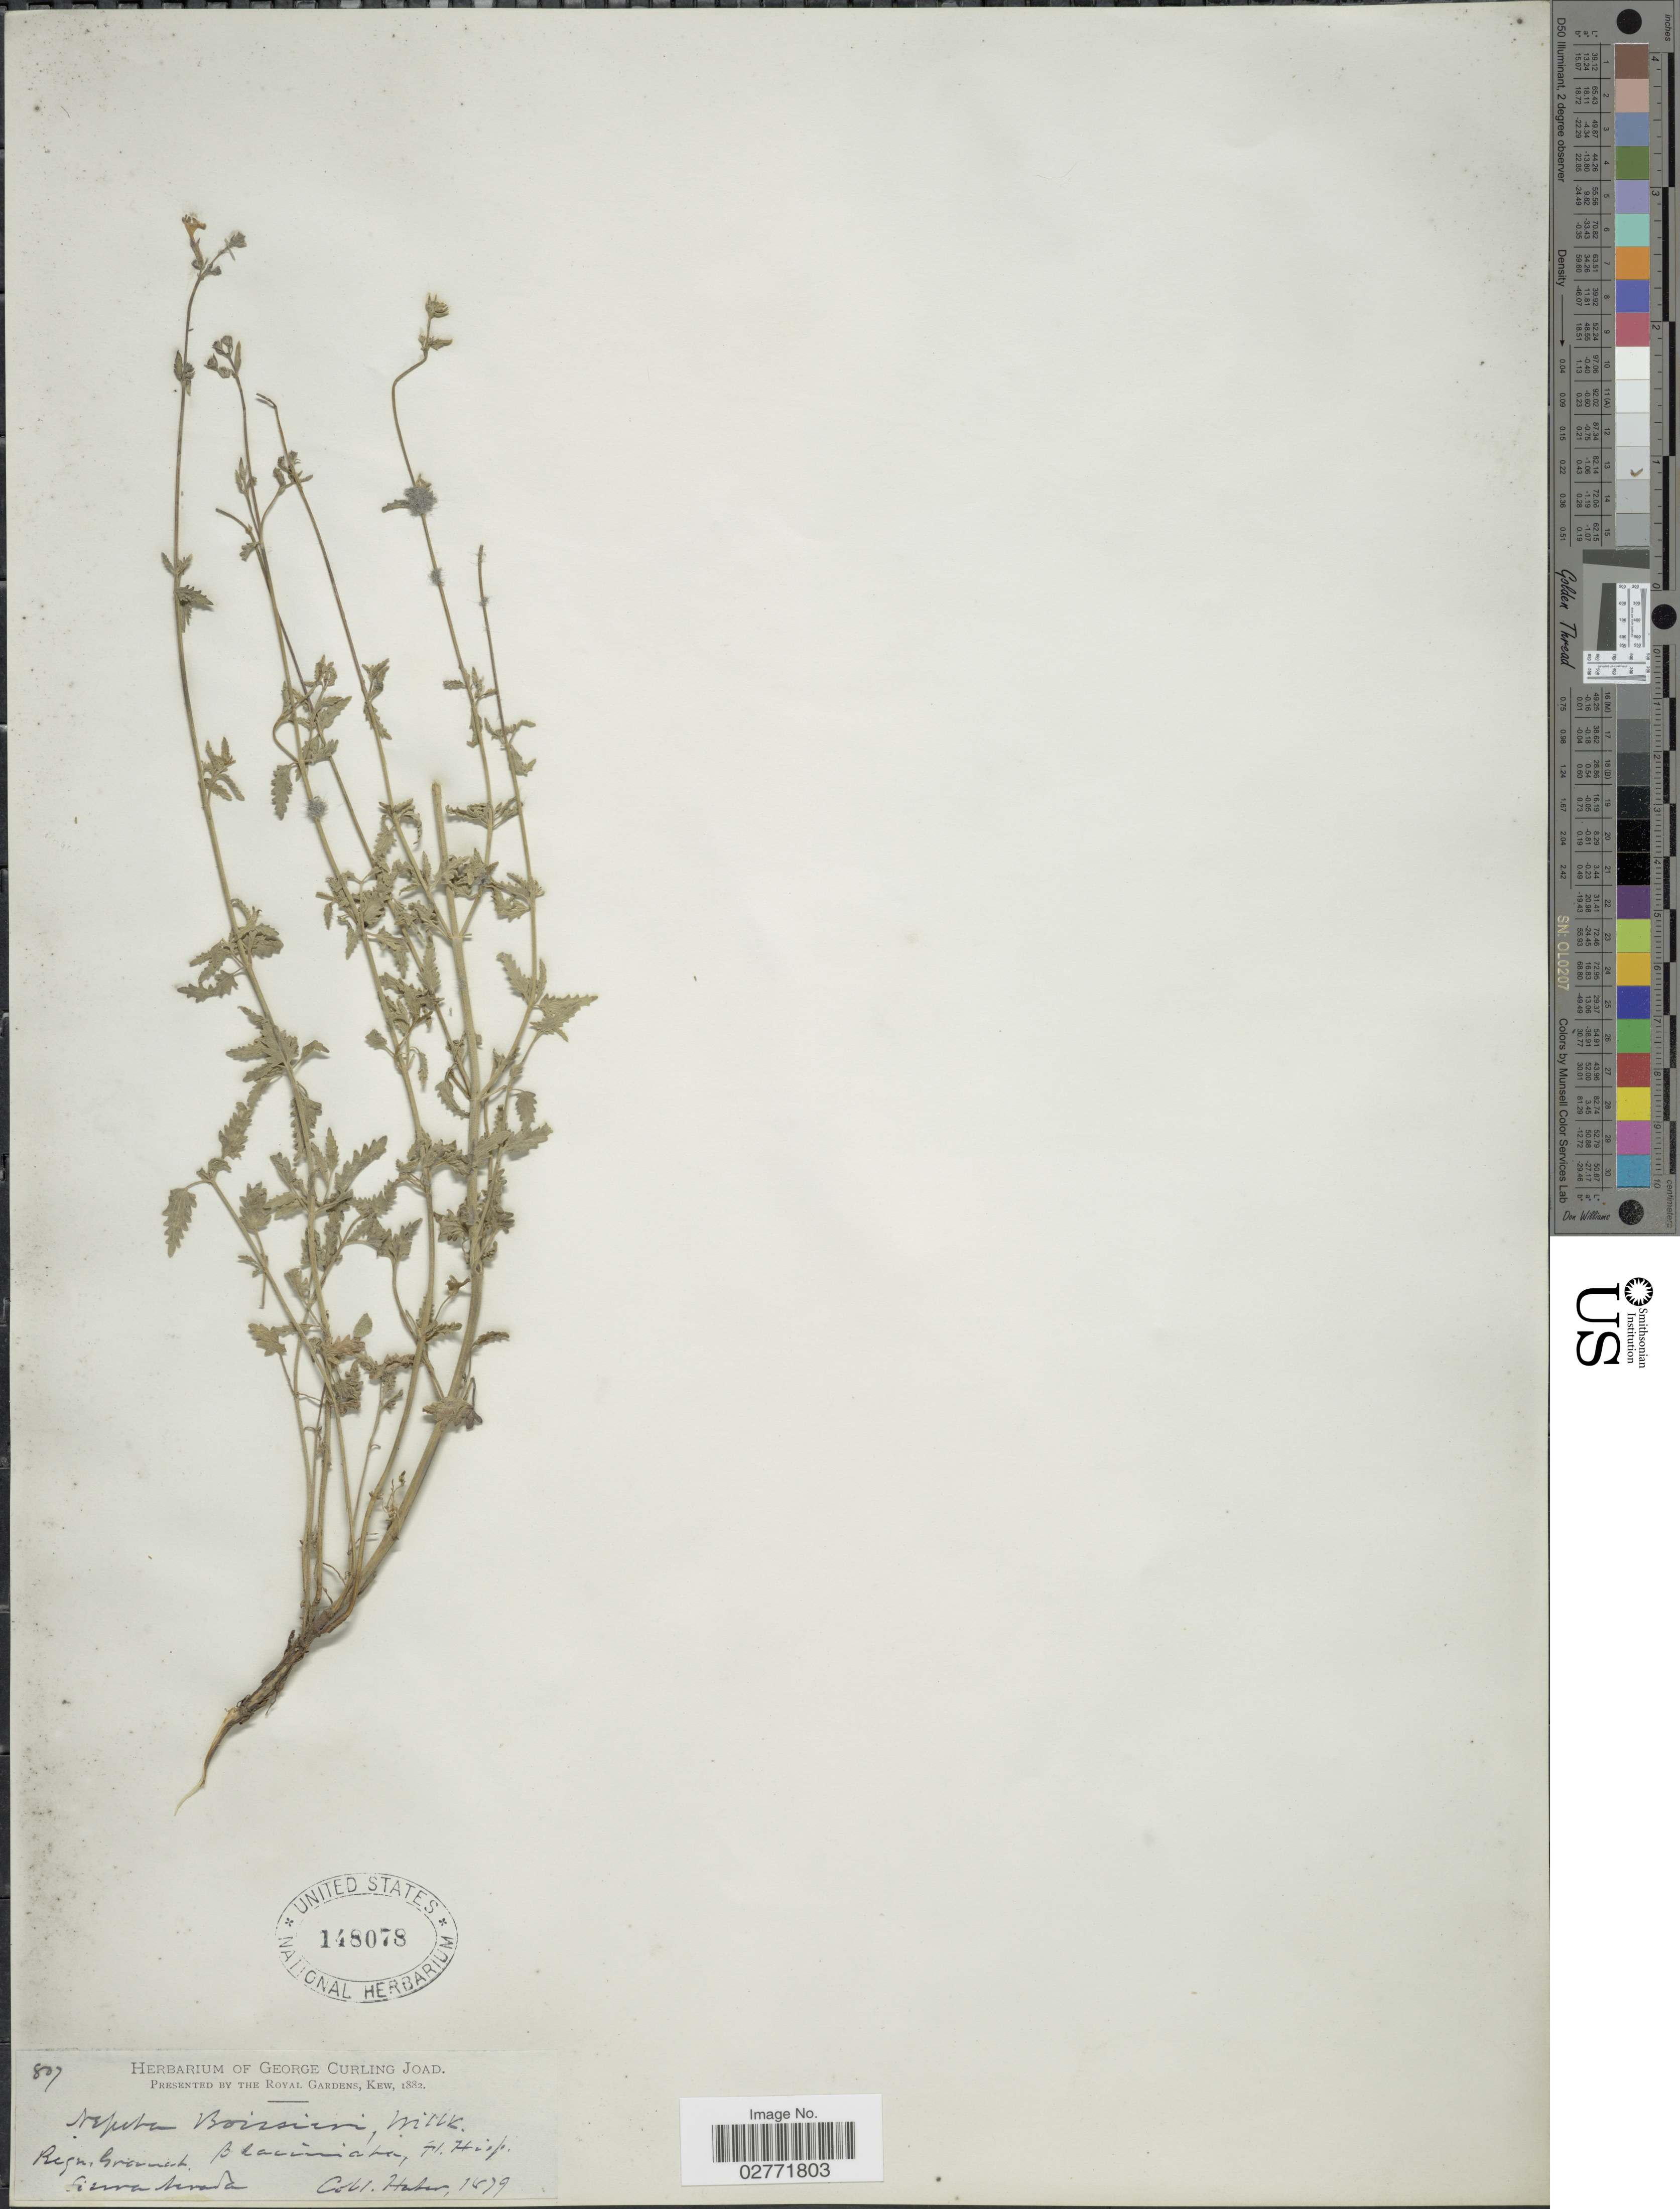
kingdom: Plantae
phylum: Tracheophyta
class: Magnoliopsida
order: Lamiales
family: Lamiaceae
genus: Nepeta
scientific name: Nepeta x boissieri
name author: Willk.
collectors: -. Hohen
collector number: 807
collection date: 1879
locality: Sierra Nevada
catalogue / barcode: US 148078